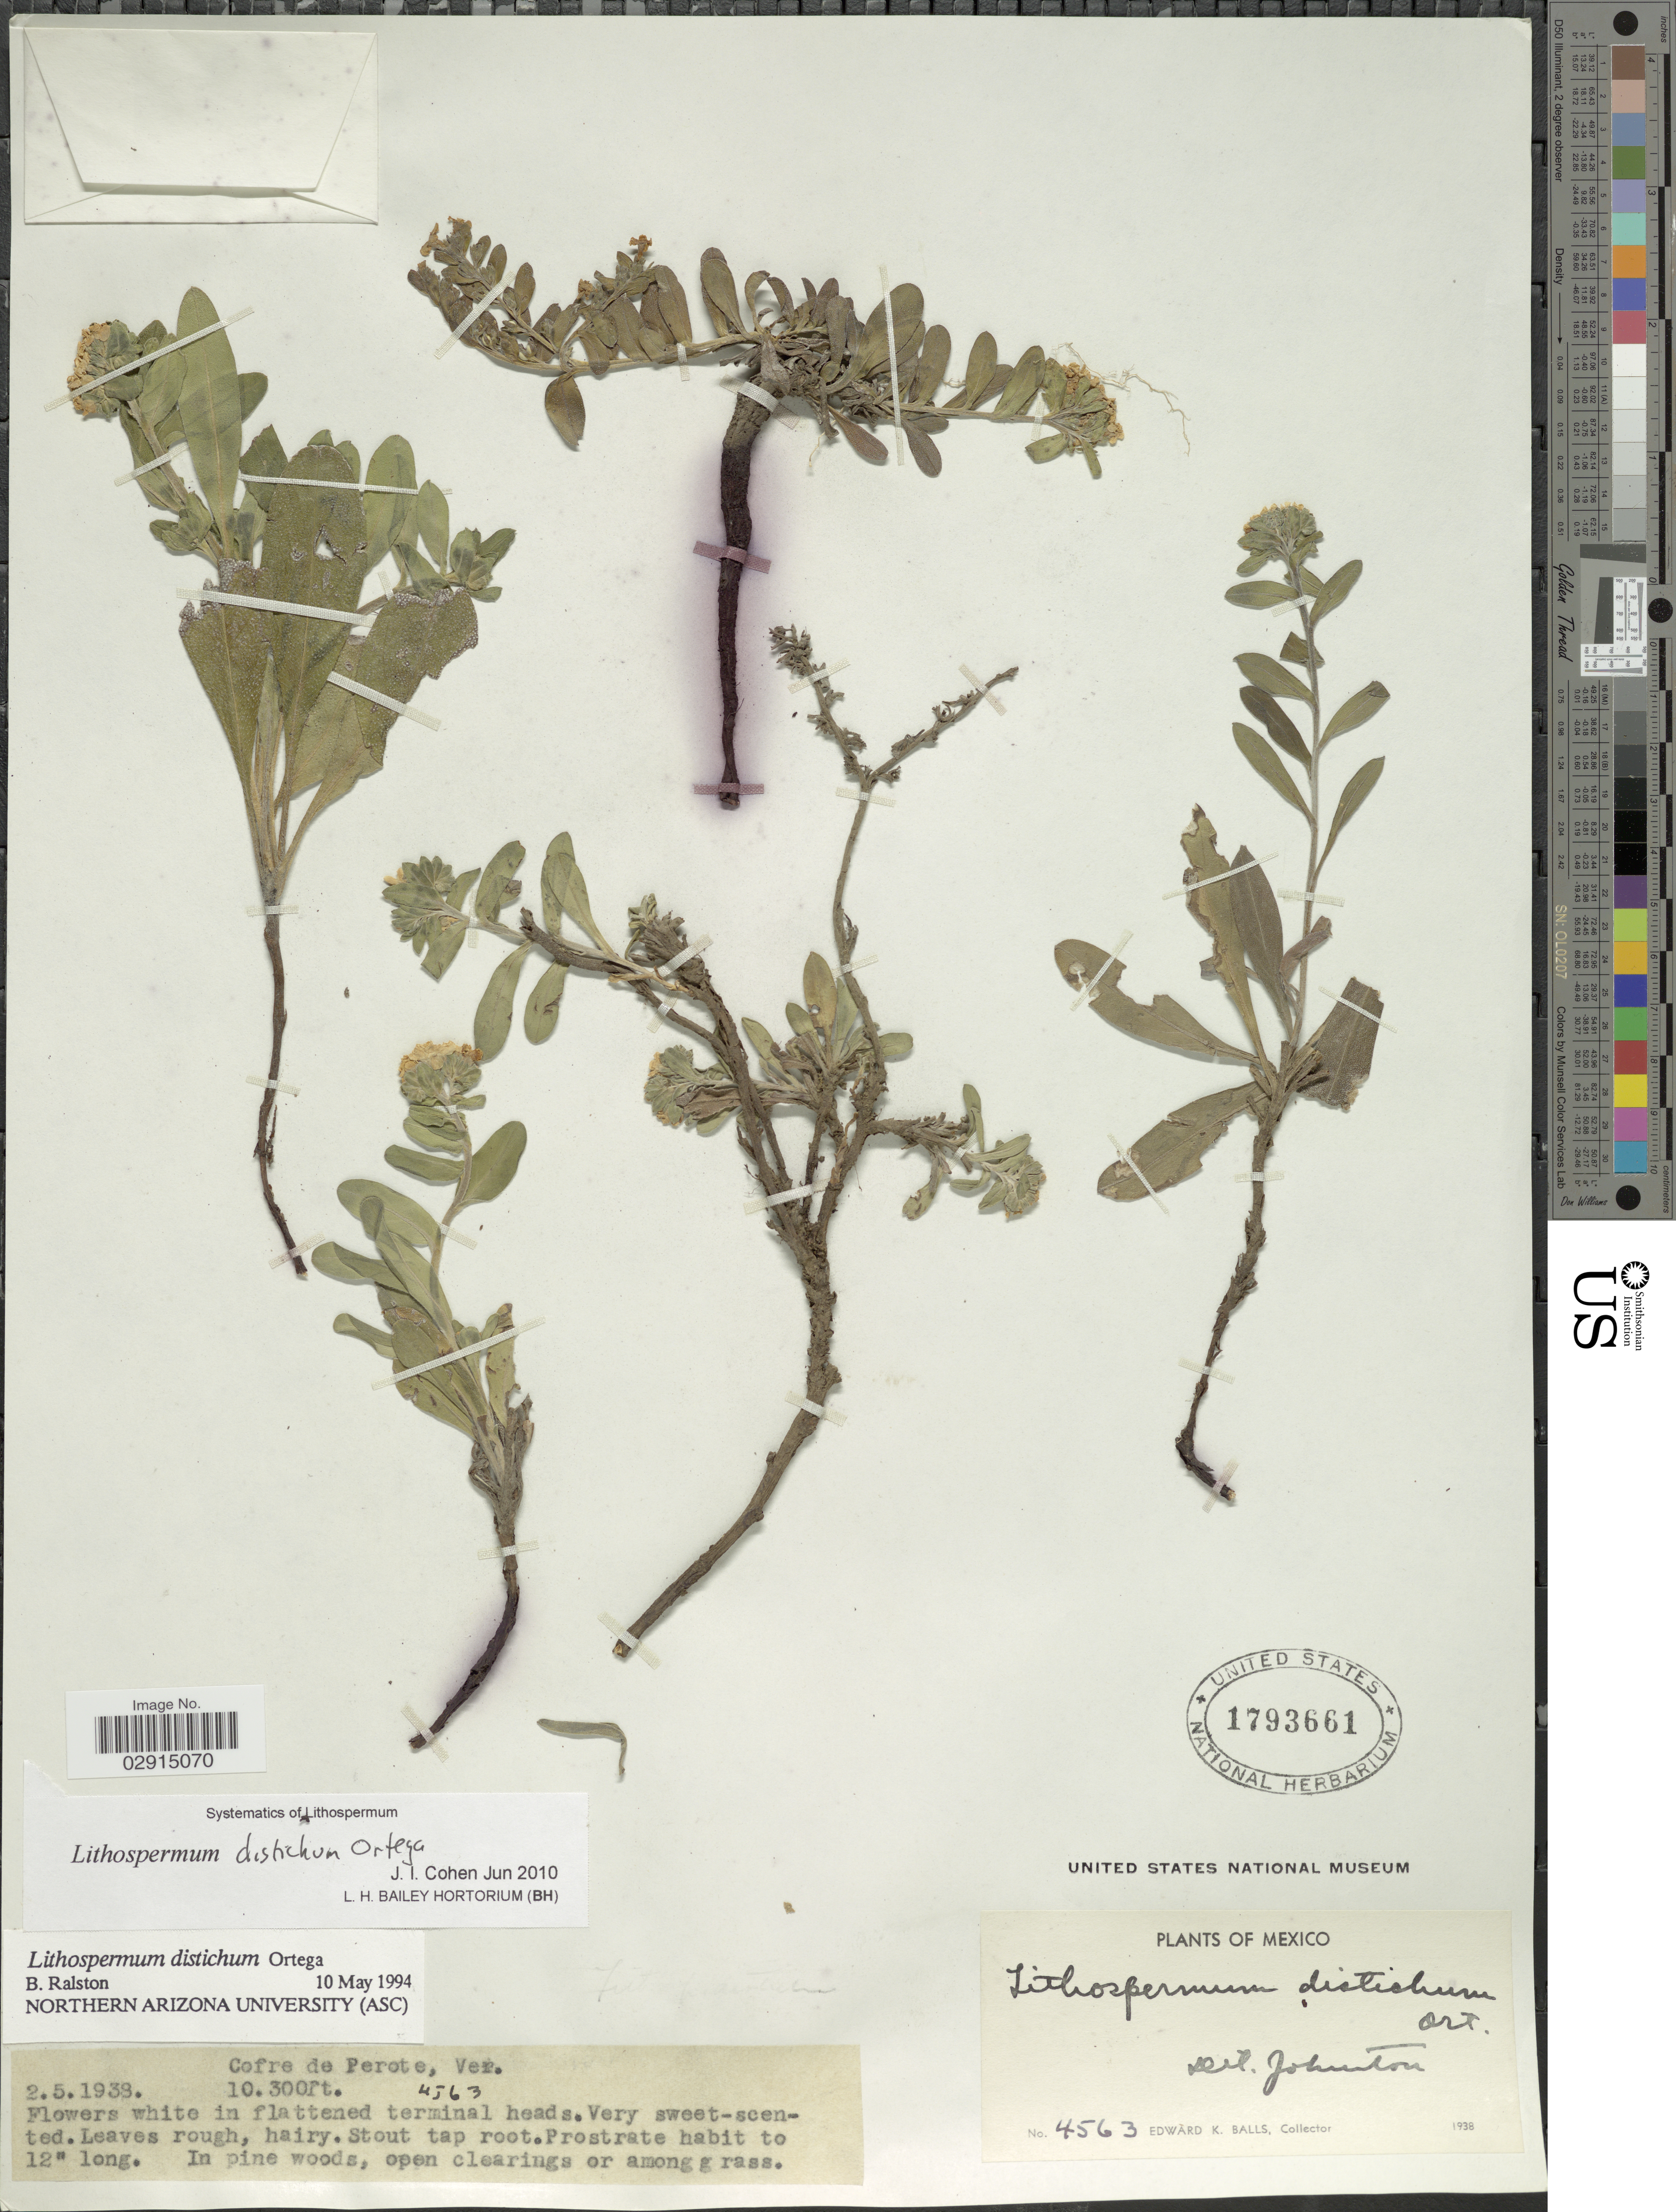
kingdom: Plantae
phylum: Tracheophyta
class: Magnoliopsida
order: Boraginales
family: Boraginaceae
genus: Lithospermum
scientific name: Lithospermum distichum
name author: Ortega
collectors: E. K. Balls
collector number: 4563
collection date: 1938-05-02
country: Mexico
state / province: Veracruz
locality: Cofre de Perote.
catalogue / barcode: US 1793661